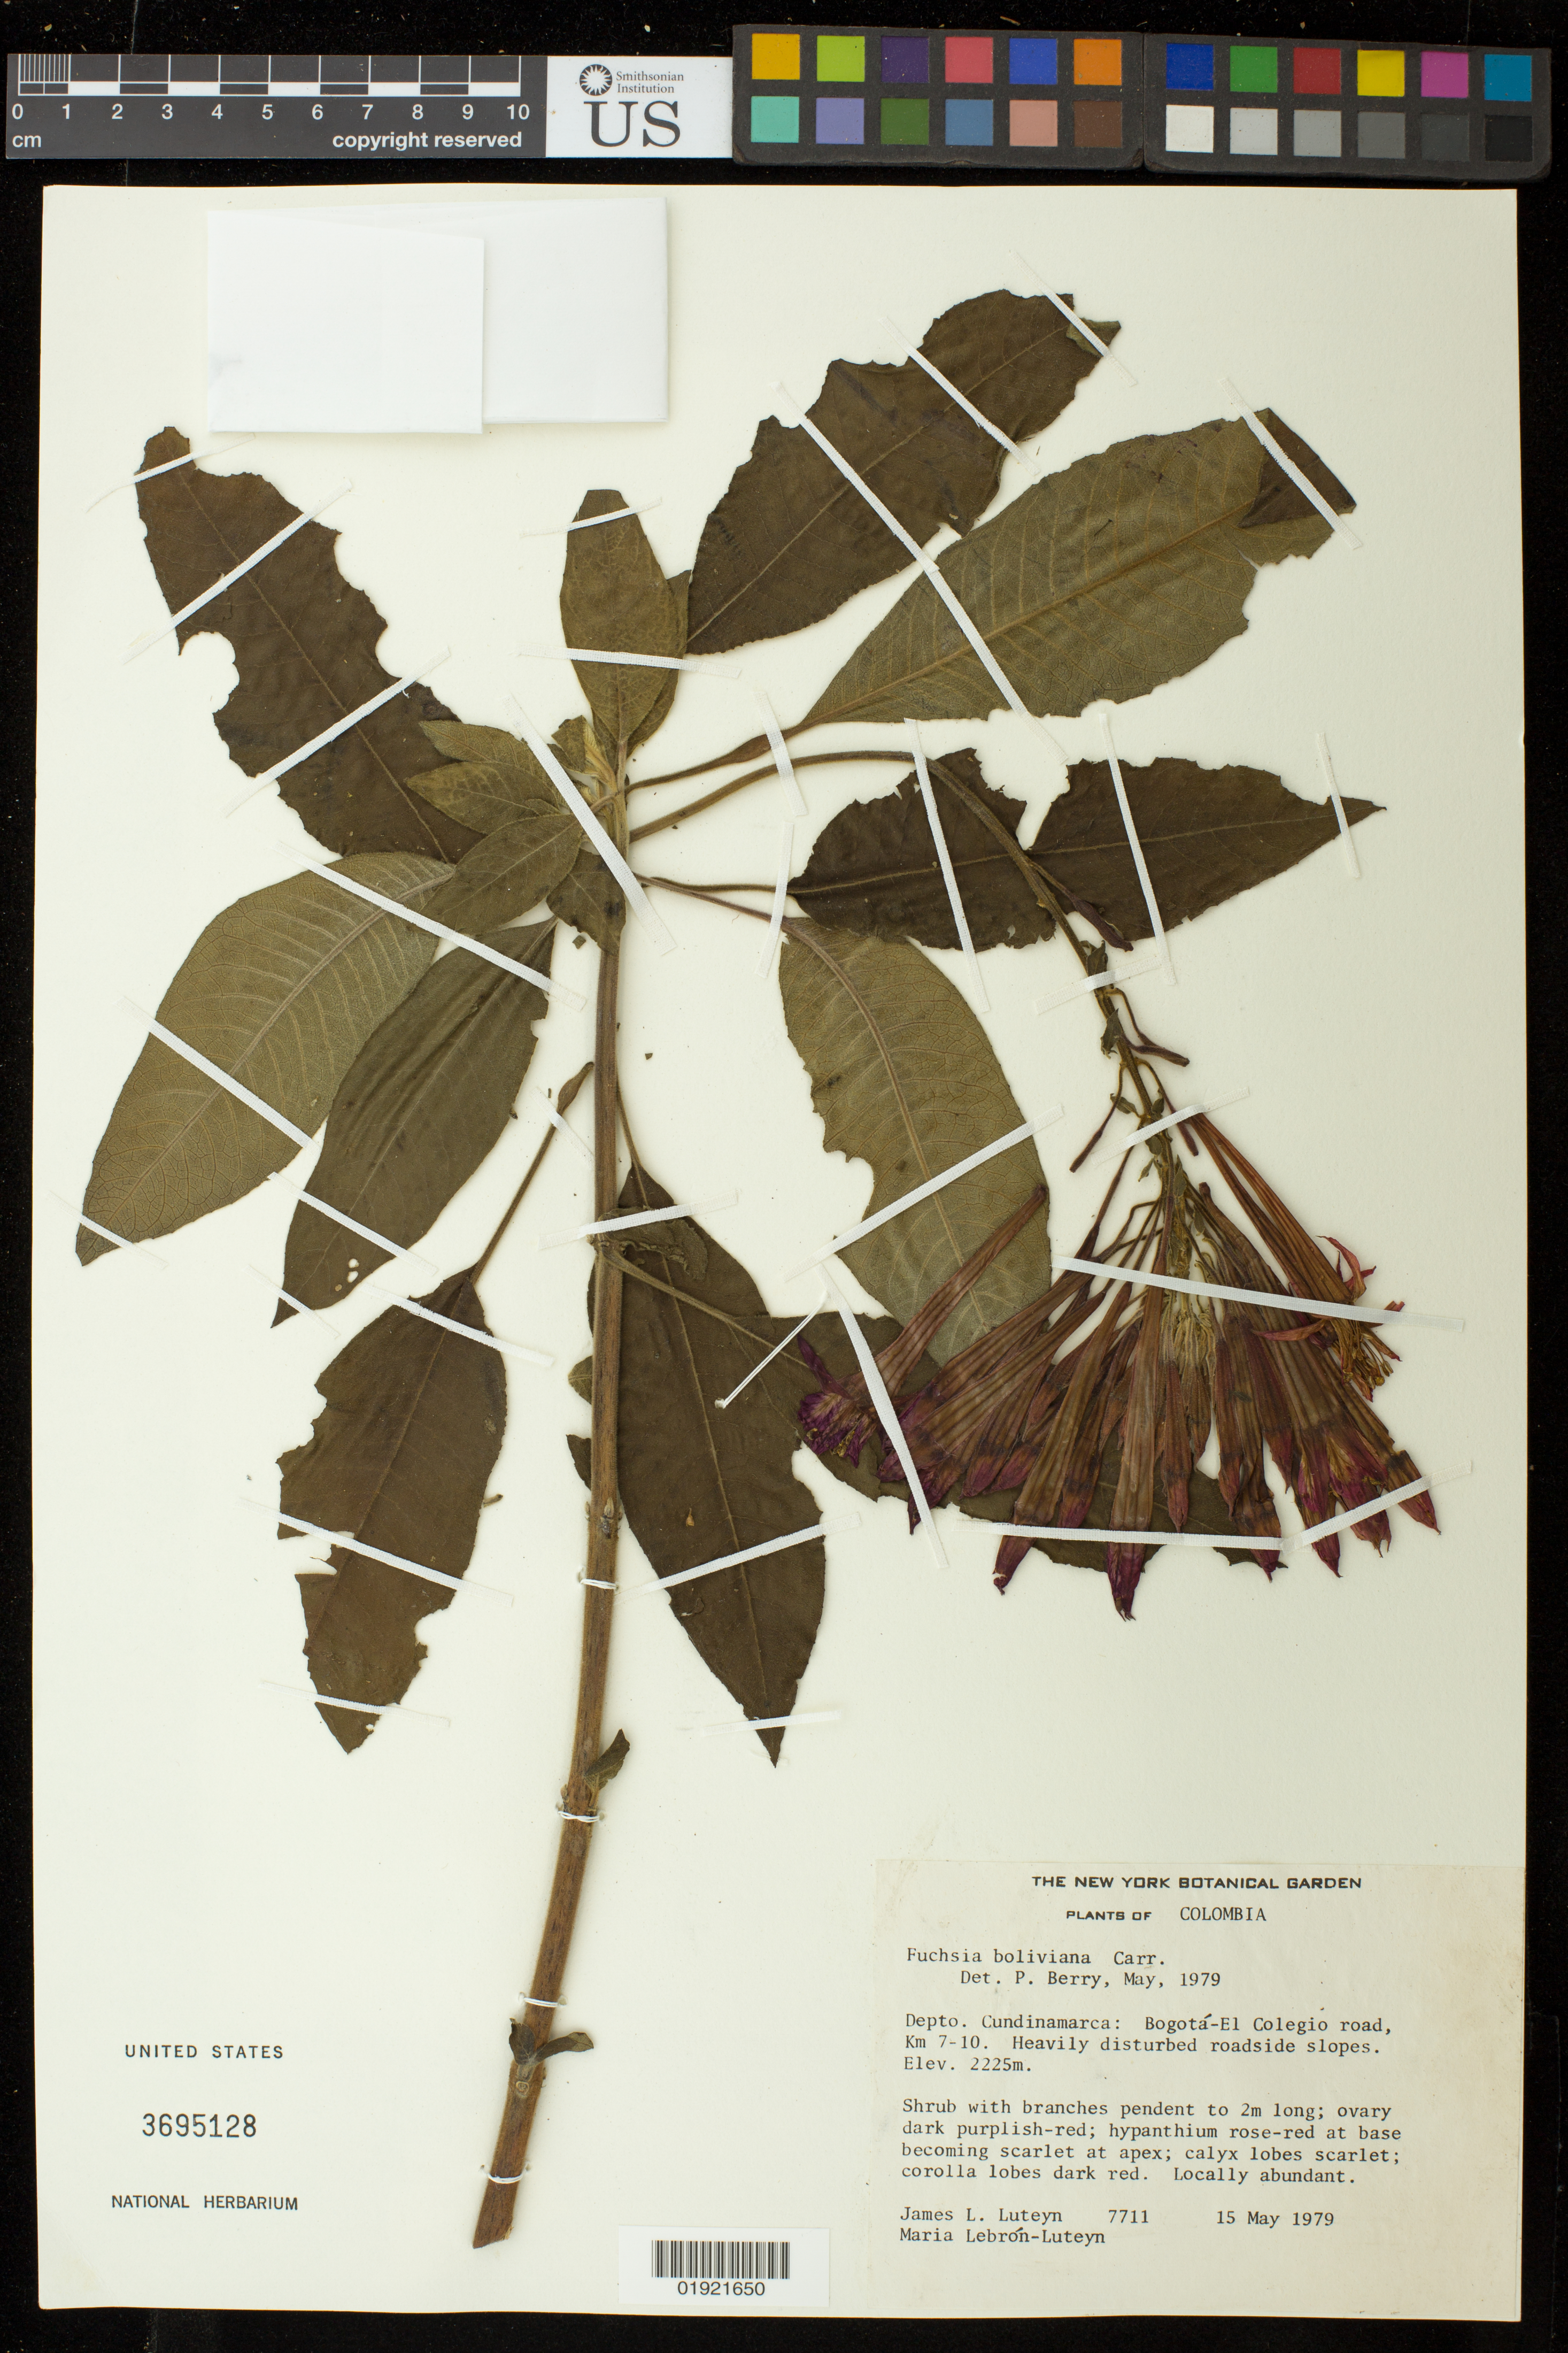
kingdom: Plantae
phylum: Tracheophyta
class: Magnoliopsida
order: Myrtales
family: Onagraceae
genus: Fuchsia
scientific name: Fuchsia boliviana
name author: Carrière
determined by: Berry, P.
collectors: J. L. Luteyn & M. L. Lebrón-Luteyn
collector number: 7711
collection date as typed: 15 May 1979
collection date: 1979-05-15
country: Colombia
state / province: Cundinamarca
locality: Bogota-El Colegio road, Km 7-10. Heavily disturbed roadside slopes.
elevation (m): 2225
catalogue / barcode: US 3695128